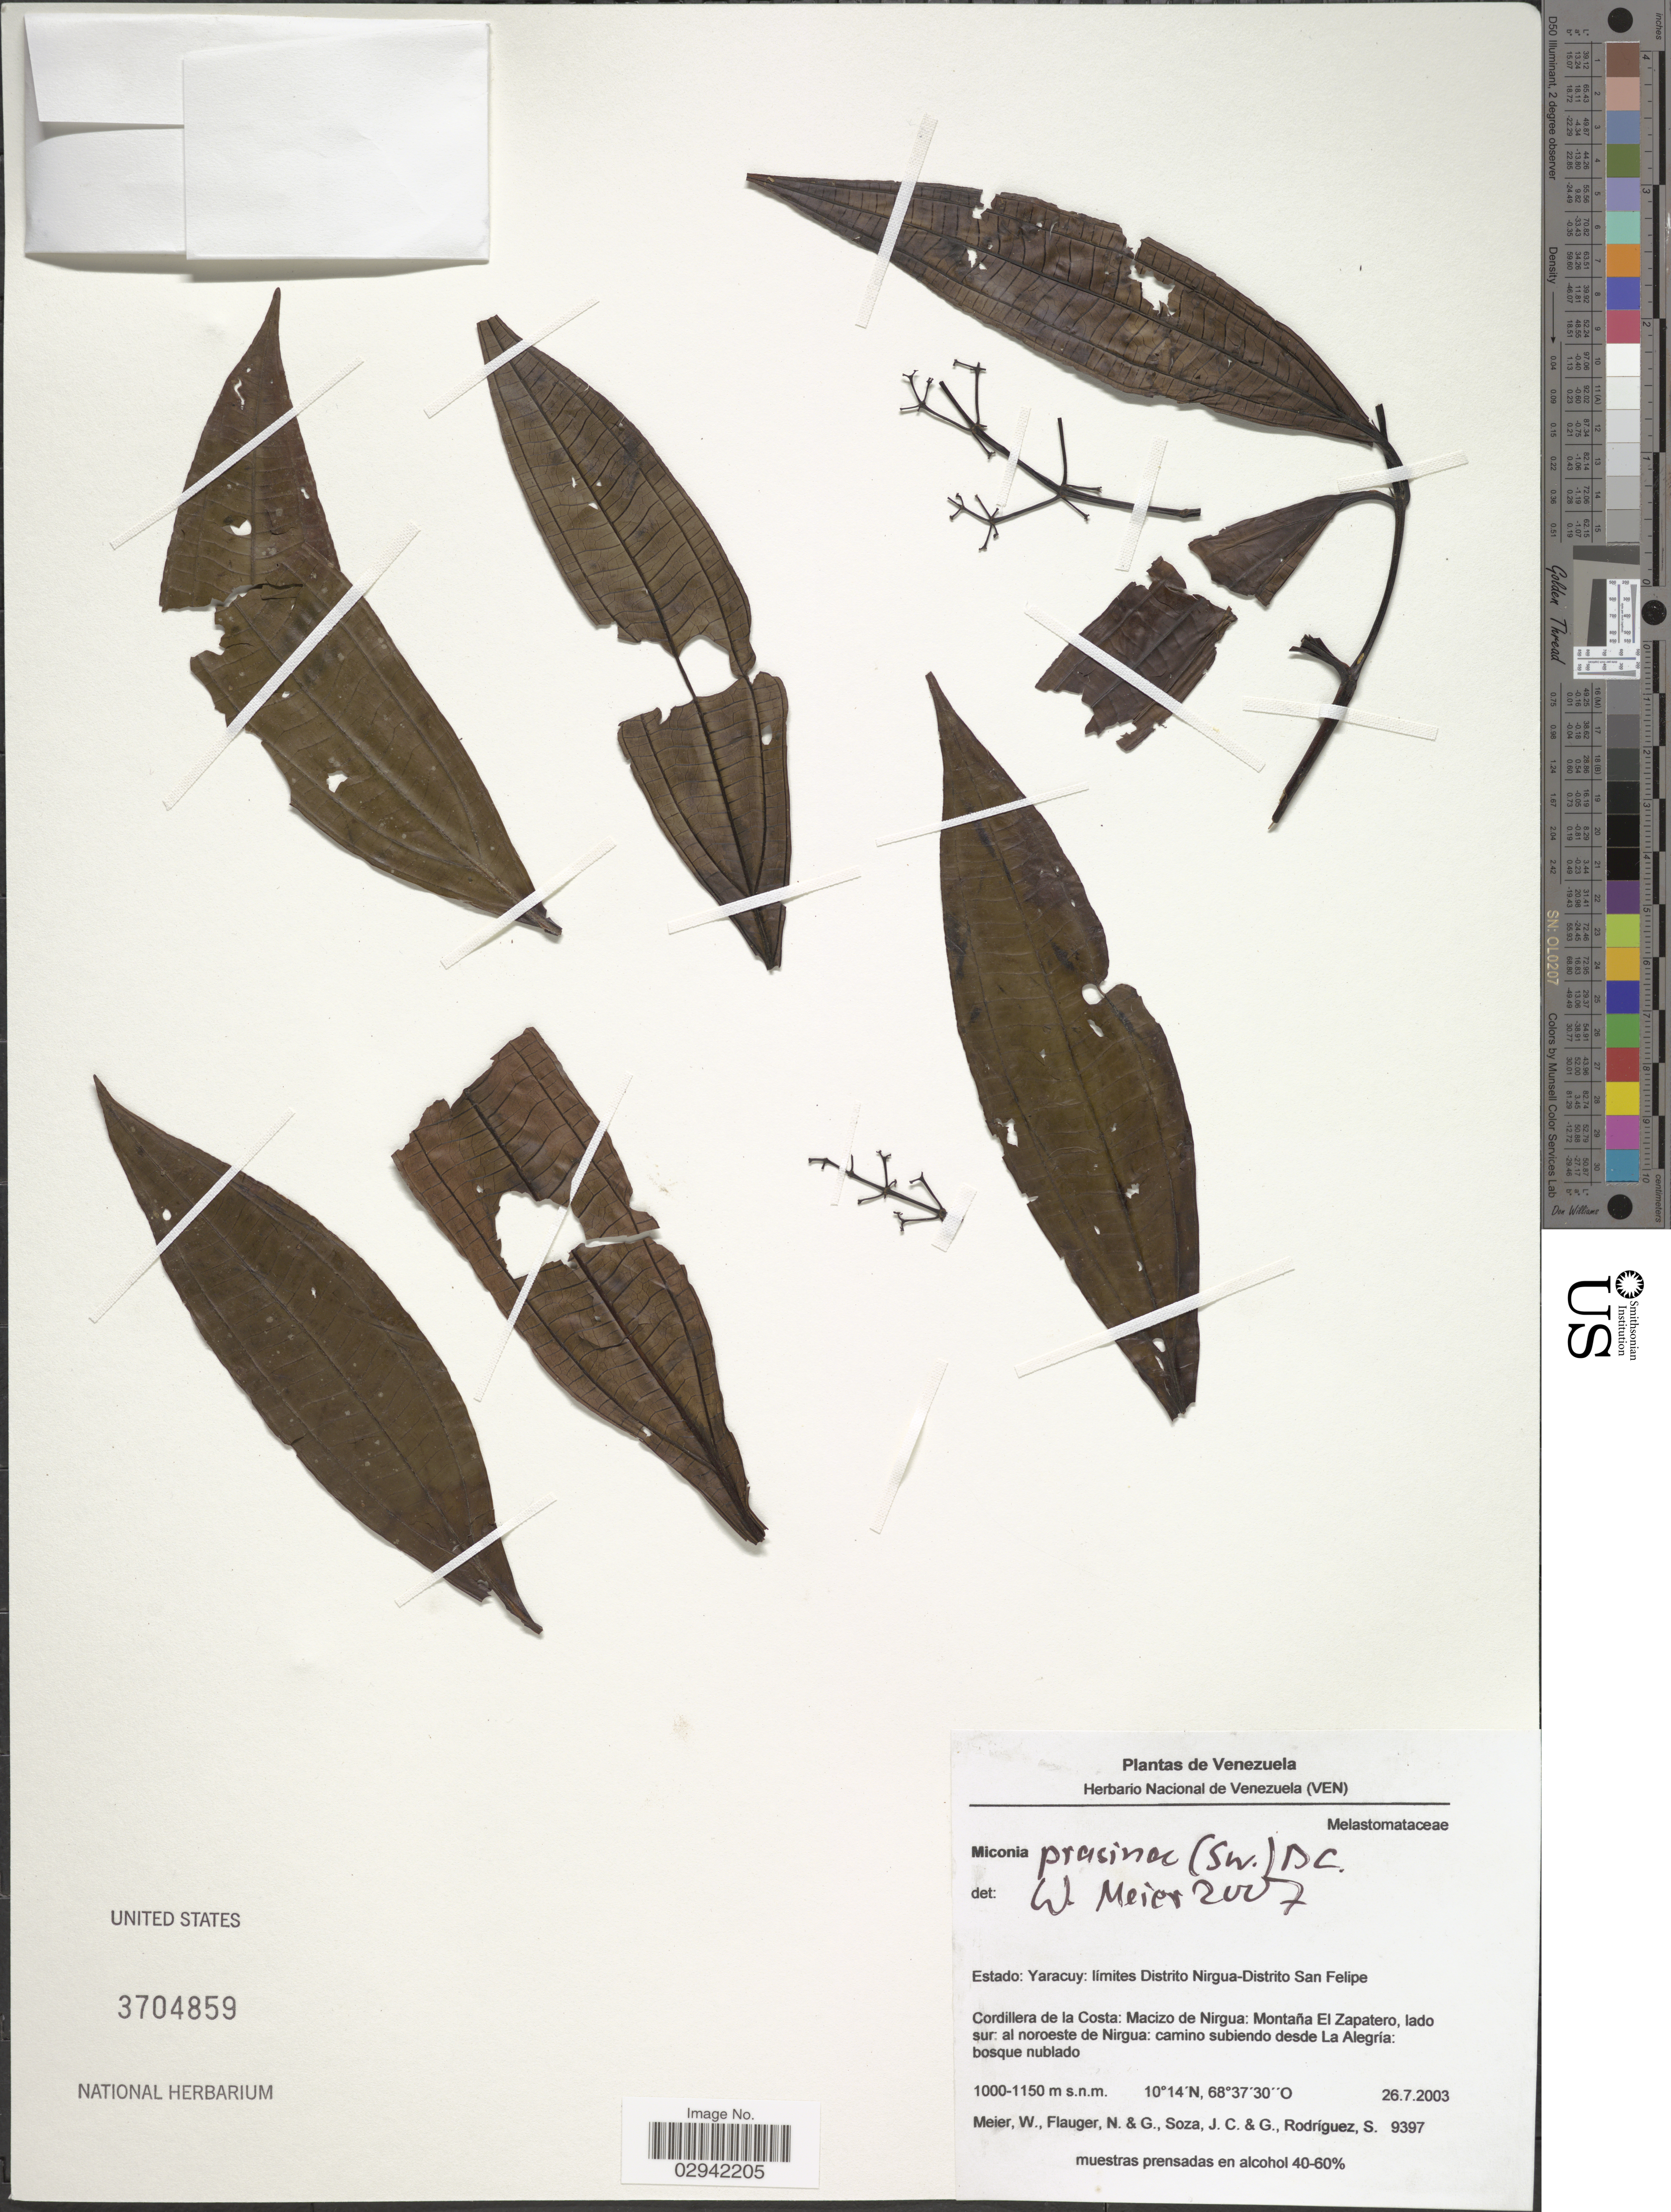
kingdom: Plantae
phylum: Tracheophyta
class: Magnoliopsida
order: Myrtales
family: Melastomataceae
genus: Miconia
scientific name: Miconia prasina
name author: (Sw.) DC.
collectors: W. Meier, N. Flauger, G. Soza, J. Rodríguez & S. Rodriguez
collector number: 9397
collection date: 2003-07-26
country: Venezuela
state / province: Yaracuy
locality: Límites Distrito Nirgua-Distrito San Felipe, Cordillera de la Costa: Macizo de Nirgua: Montaña El Zapatero, lado sur: al noroeste de Nirgua: camino subiendo desde La Alegría.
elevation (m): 1000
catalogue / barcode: US 3704859